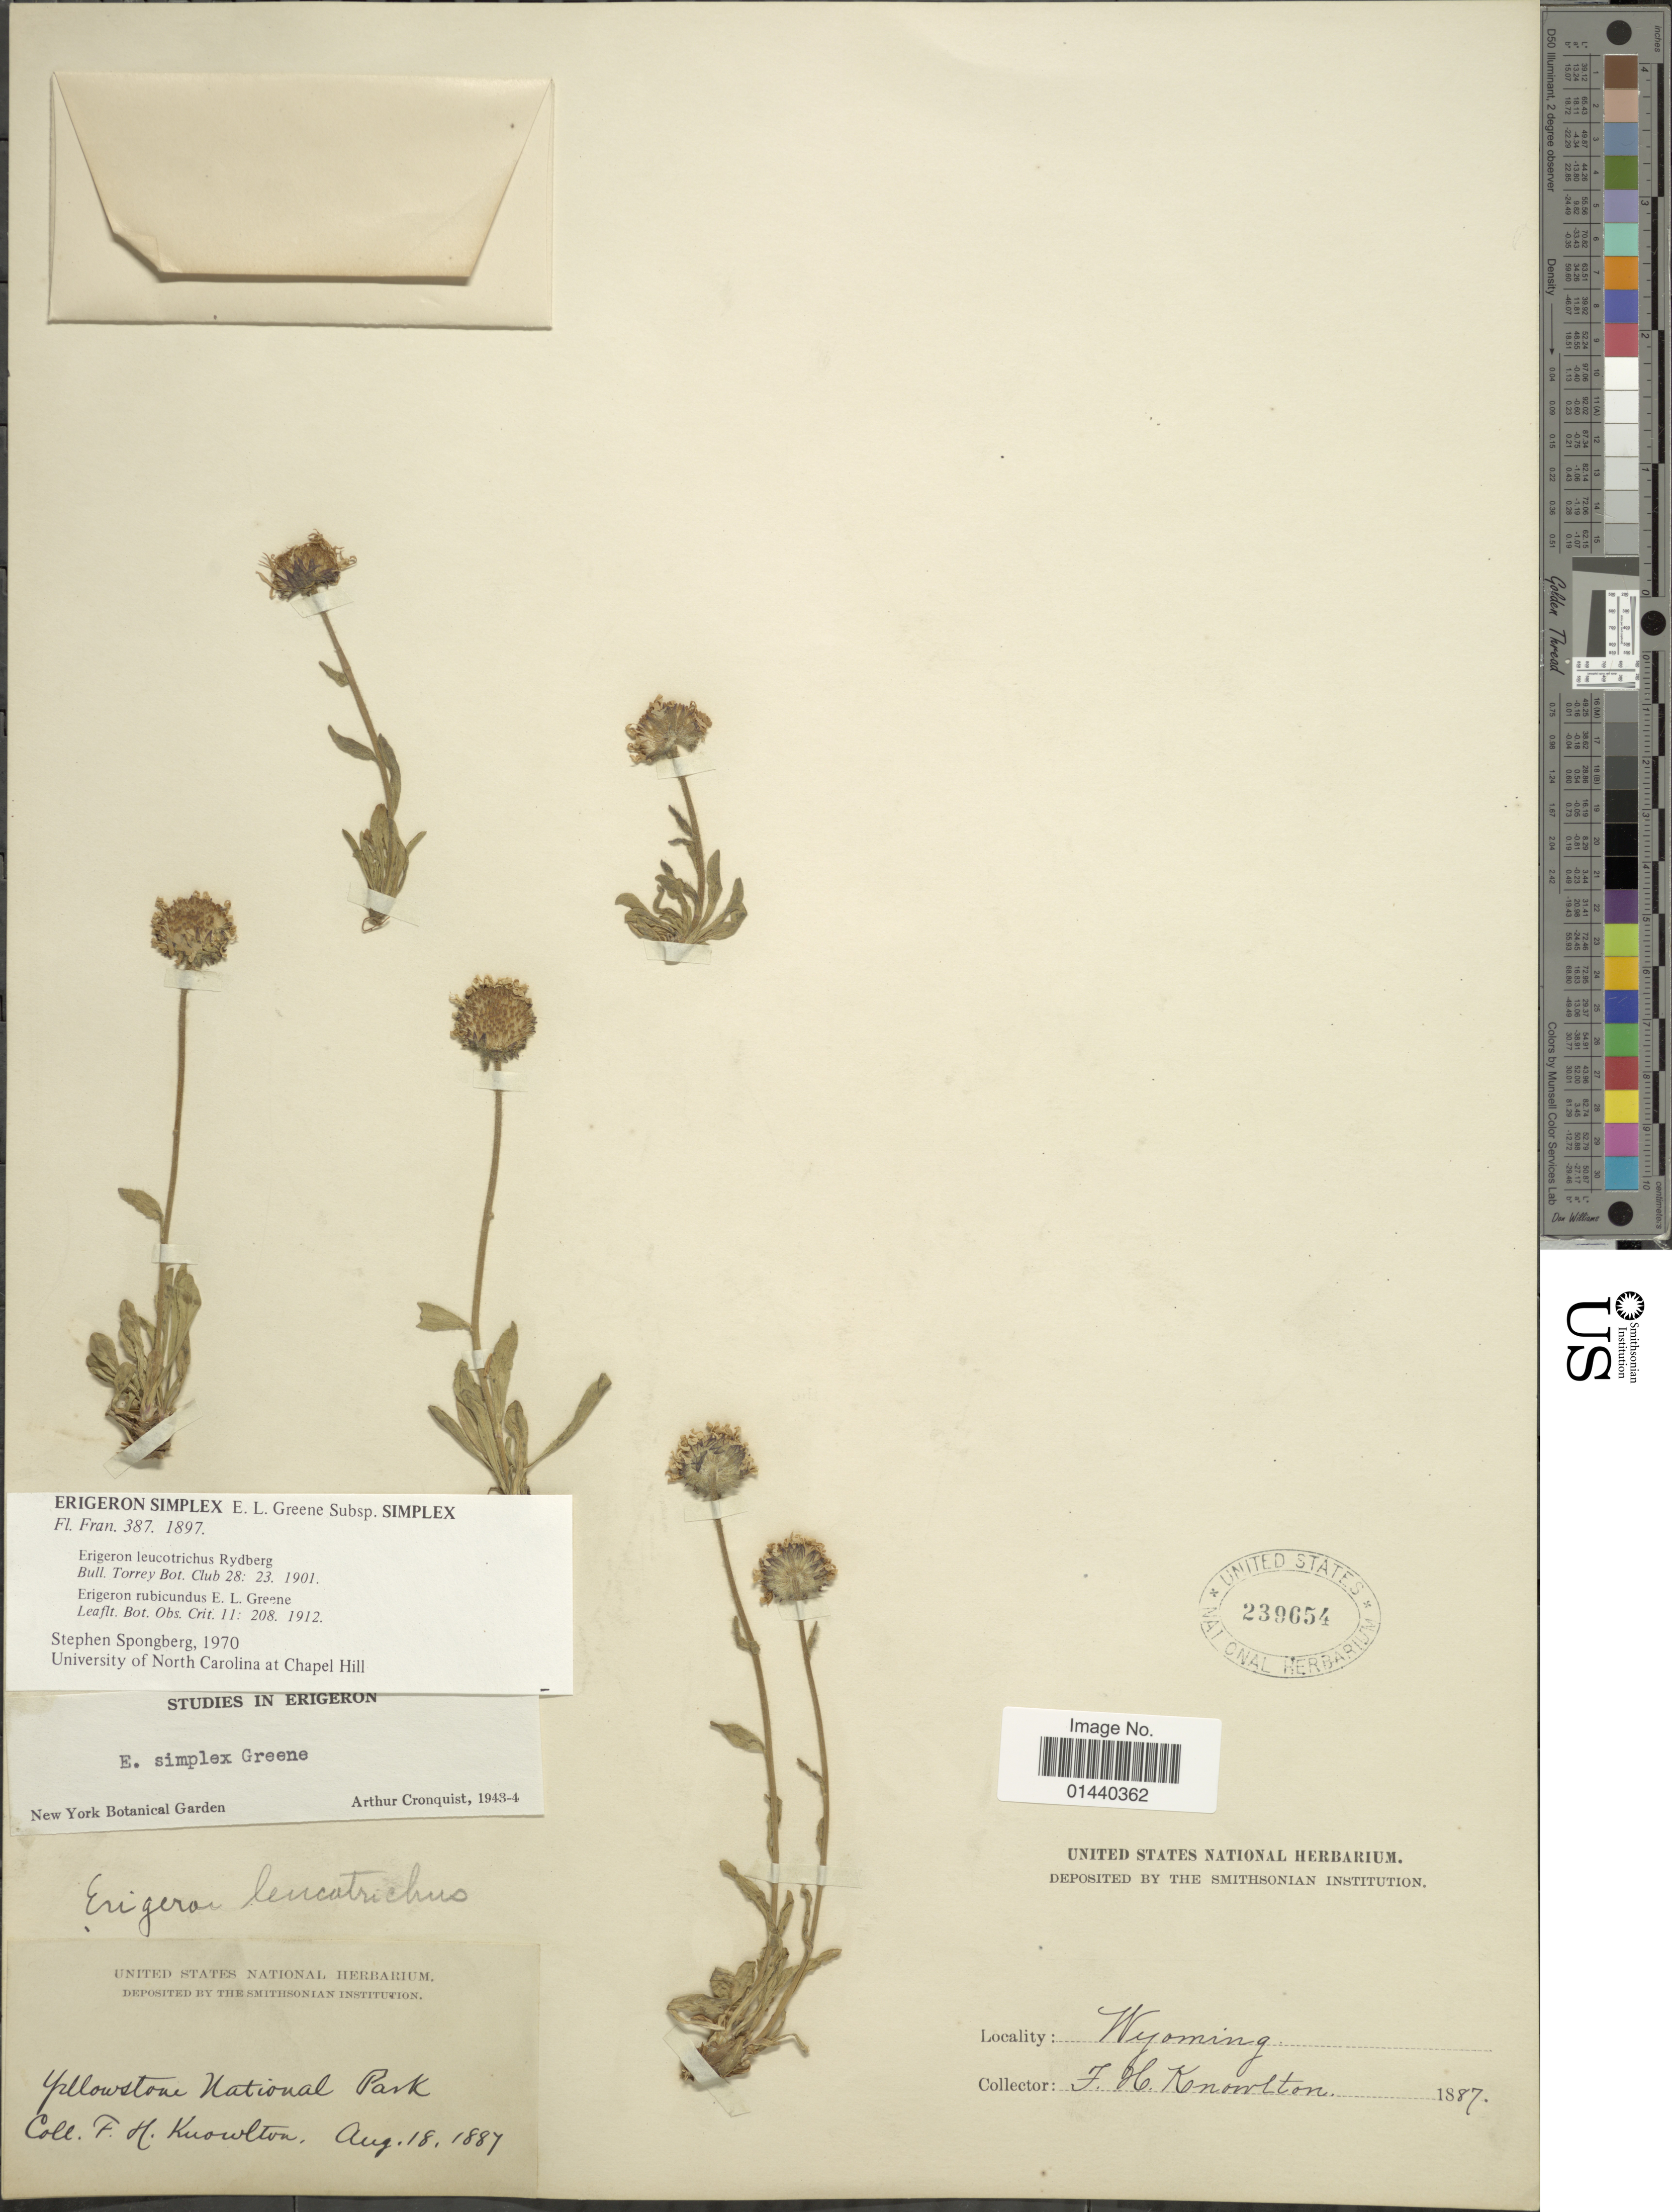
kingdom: Plantae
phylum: Tracheophyta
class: Magnoliopsida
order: Asterales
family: Asteraceae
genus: Erigeron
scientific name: Erigeron simplex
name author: Greene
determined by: Cronquist, A. J.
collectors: F. H. Knowlton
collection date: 1887-08-18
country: United States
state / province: Wyoming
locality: Yellowstone National Park.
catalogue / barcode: US 239654